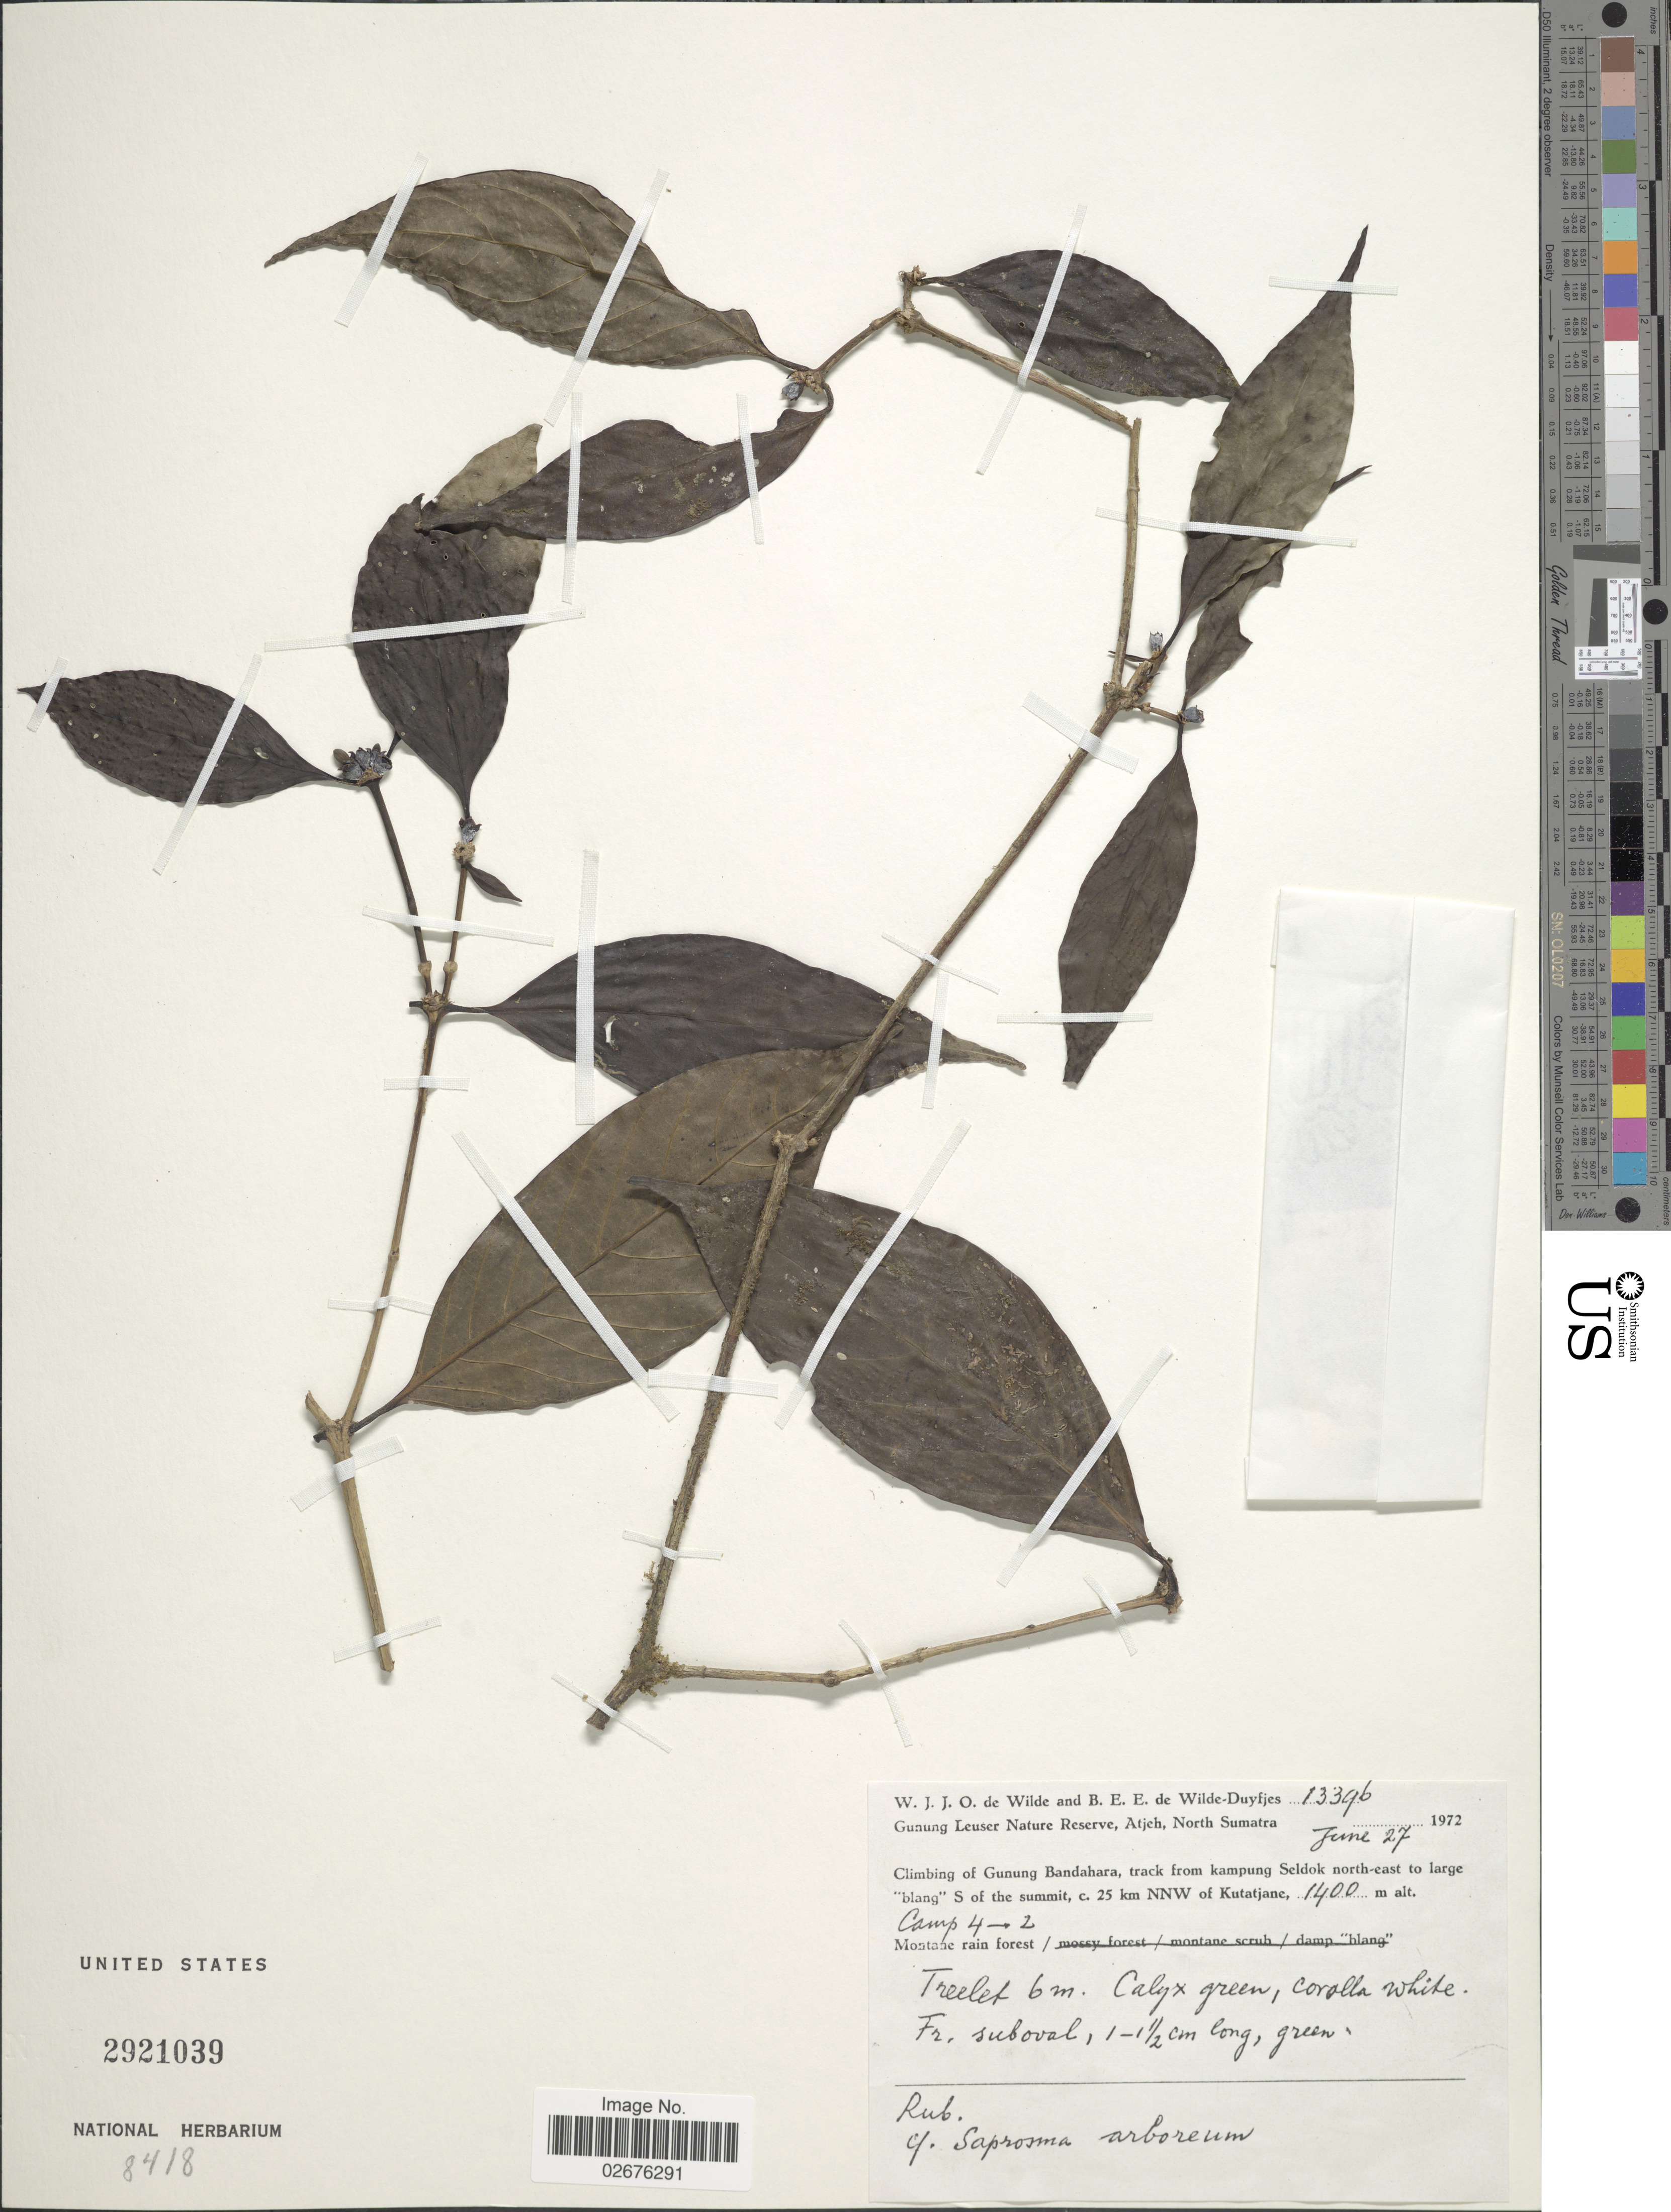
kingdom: Plantae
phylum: Tracheophyta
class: Magnoliopsida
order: Gentianales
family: Rubiaceae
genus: Saprosma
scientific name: Saprosma arborea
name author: Blume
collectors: W. J. de Wilde & B. E. de Wilde-Duyfjes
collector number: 13396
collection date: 1972-06-27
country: Indonesia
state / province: Sumatra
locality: Gunung Leuser Nature Reserve, Atjeh, North Sumatra. Climbing of Gunung Bandahara, track from kampung Seldok north-east to large blang S of the summit, c. 25 km NNW of Kutatjane. Camp 4-2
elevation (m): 1400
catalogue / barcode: US 2921039